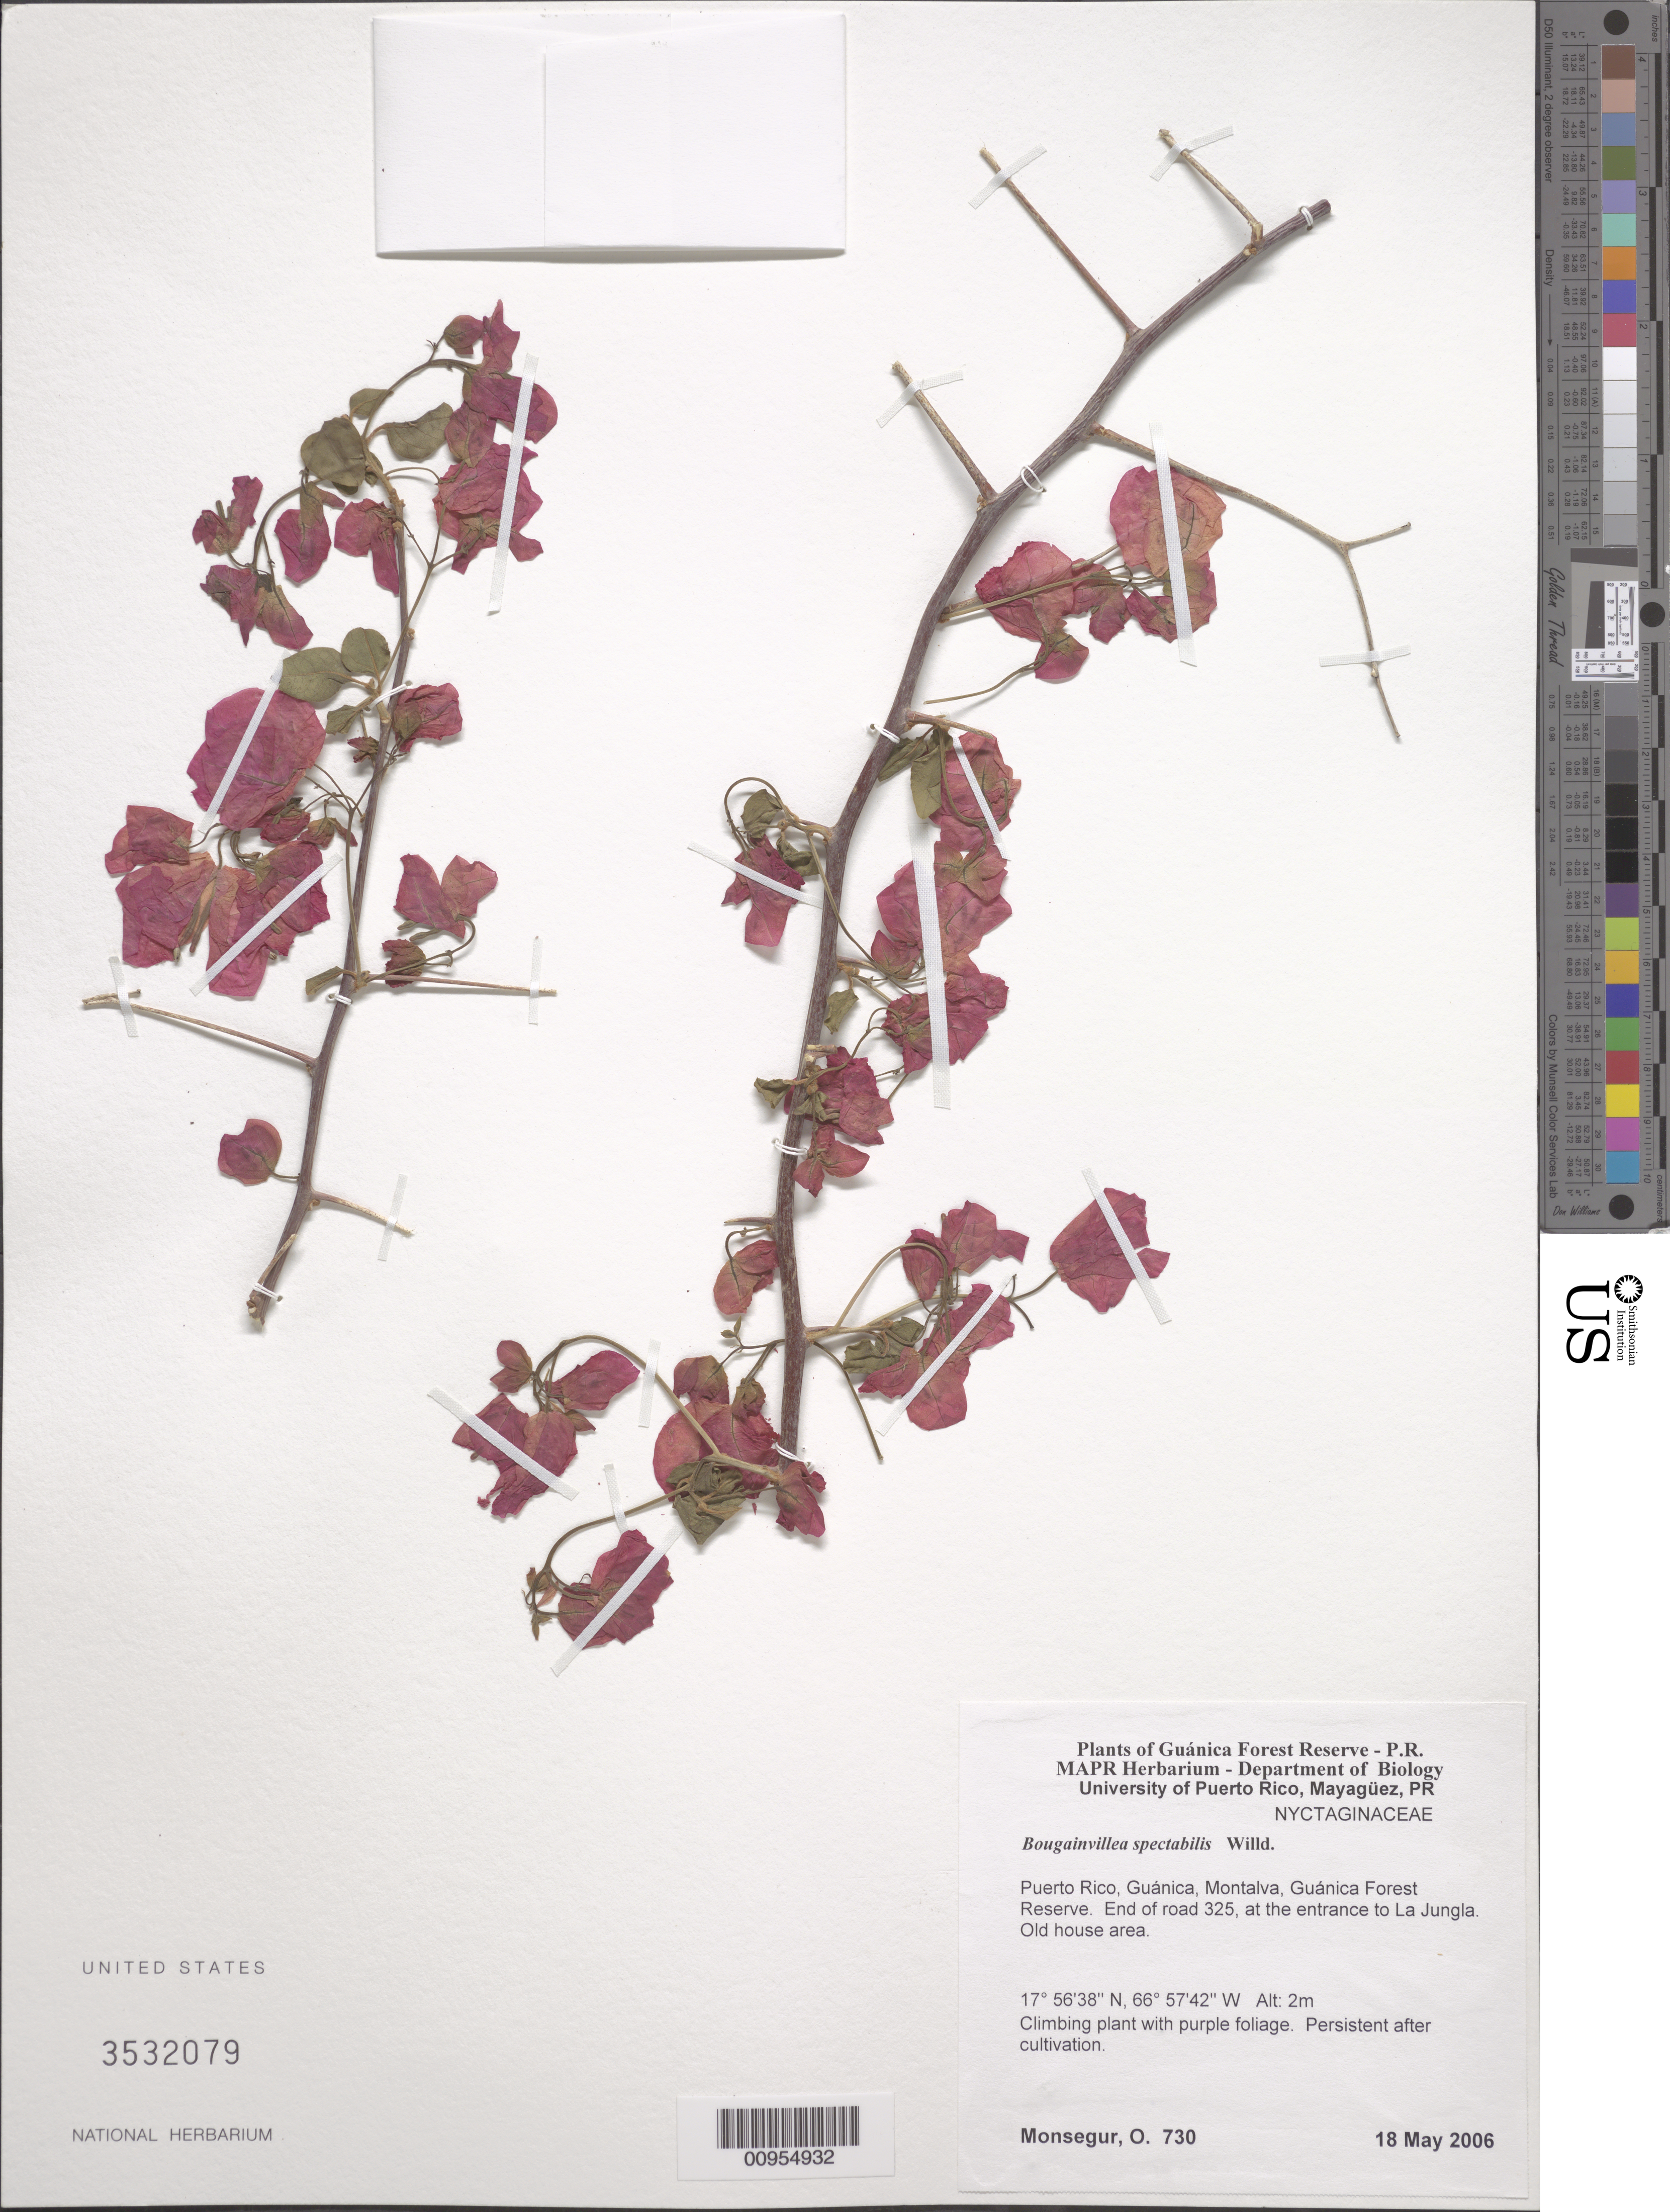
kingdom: Plantae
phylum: Tracheophyta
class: Magnoliopsida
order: Caryophyllales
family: Nyctaginaceae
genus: Bougainvillea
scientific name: Bougainvillea spectabilis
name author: Willd.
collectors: O. Monsegur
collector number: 730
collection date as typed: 18 May 2006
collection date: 2006-05-18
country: Puerto Rico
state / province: Guánica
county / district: Montalva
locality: Guánica Forest Reserve. End of road 325, at the entrance to La Jungla. Old house area.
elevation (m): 2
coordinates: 17.56381, 66.57415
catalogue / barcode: US 3532079